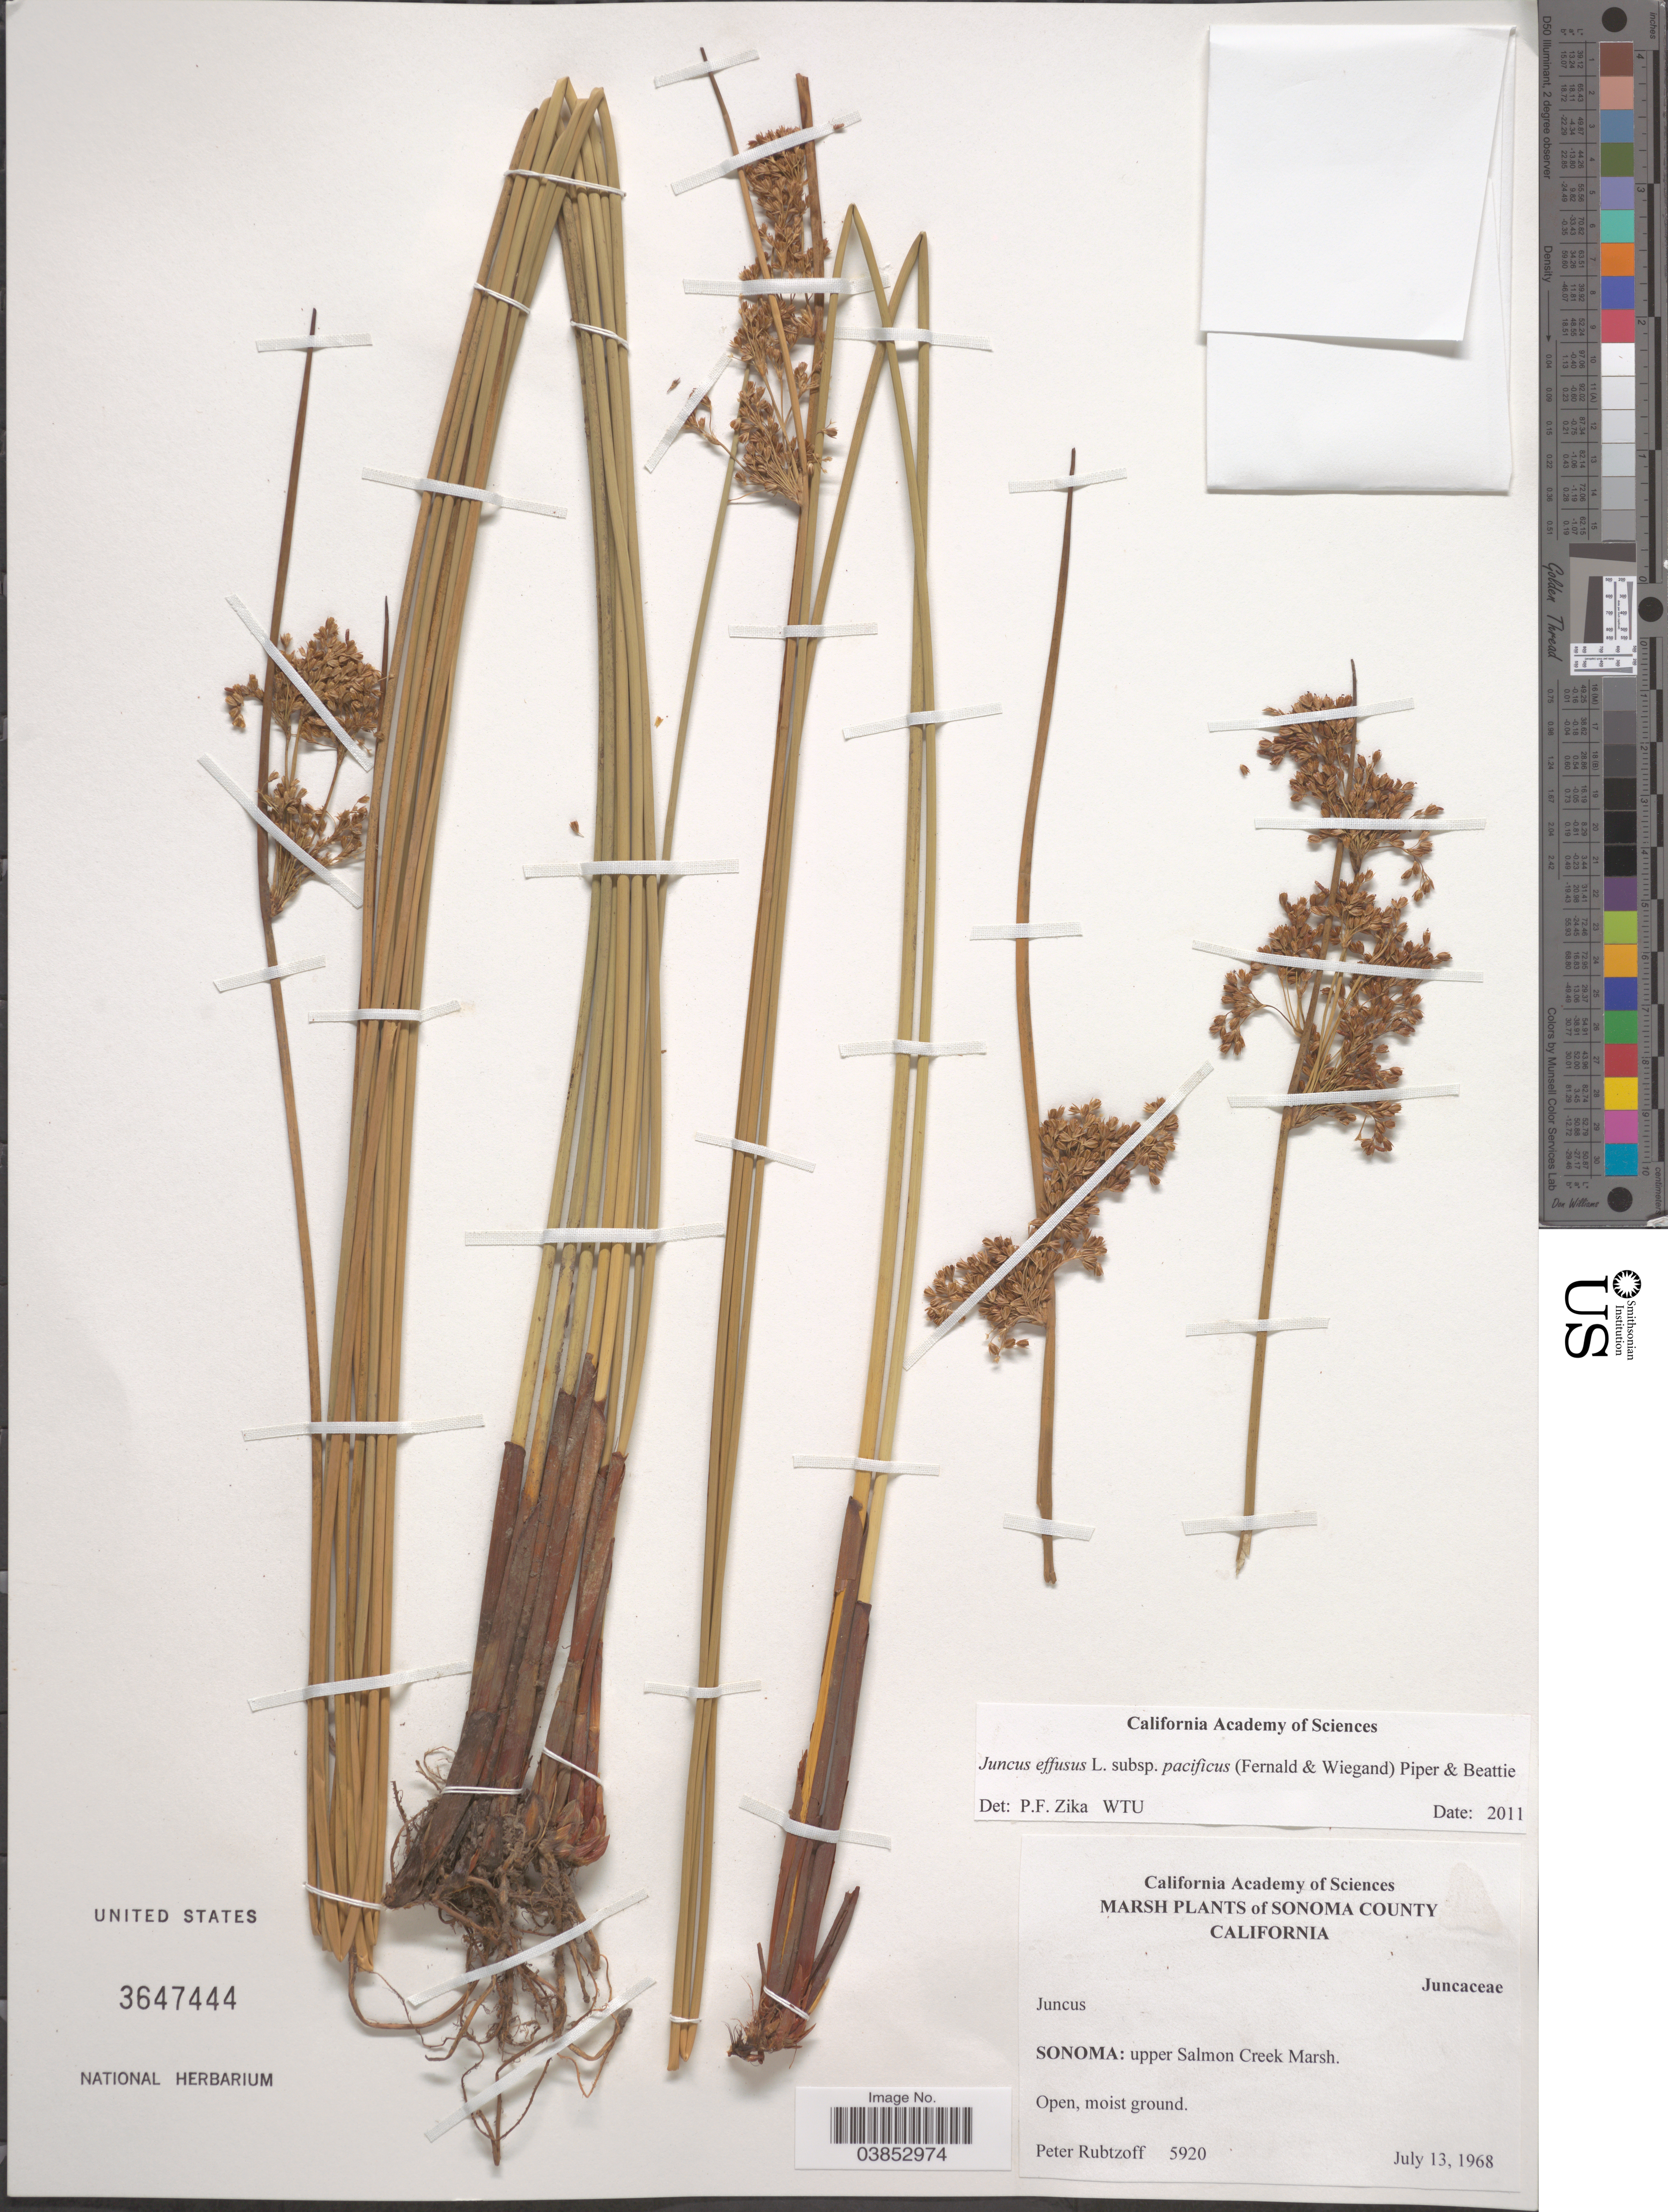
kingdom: Plantae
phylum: Tracheophyta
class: Liliopsida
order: Poales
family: Juncaceae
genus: Juncus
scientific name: Juncus effusus var. pacificus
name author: Fernald & Wiegand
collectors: P. Rubtzoff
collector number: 5920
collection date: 1968-07-13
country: United States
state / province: California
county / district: Sonoma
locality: Marsh of Sonoma County. Sonoma: upper Salmon Creek Marsh.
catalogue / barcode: US 3647444